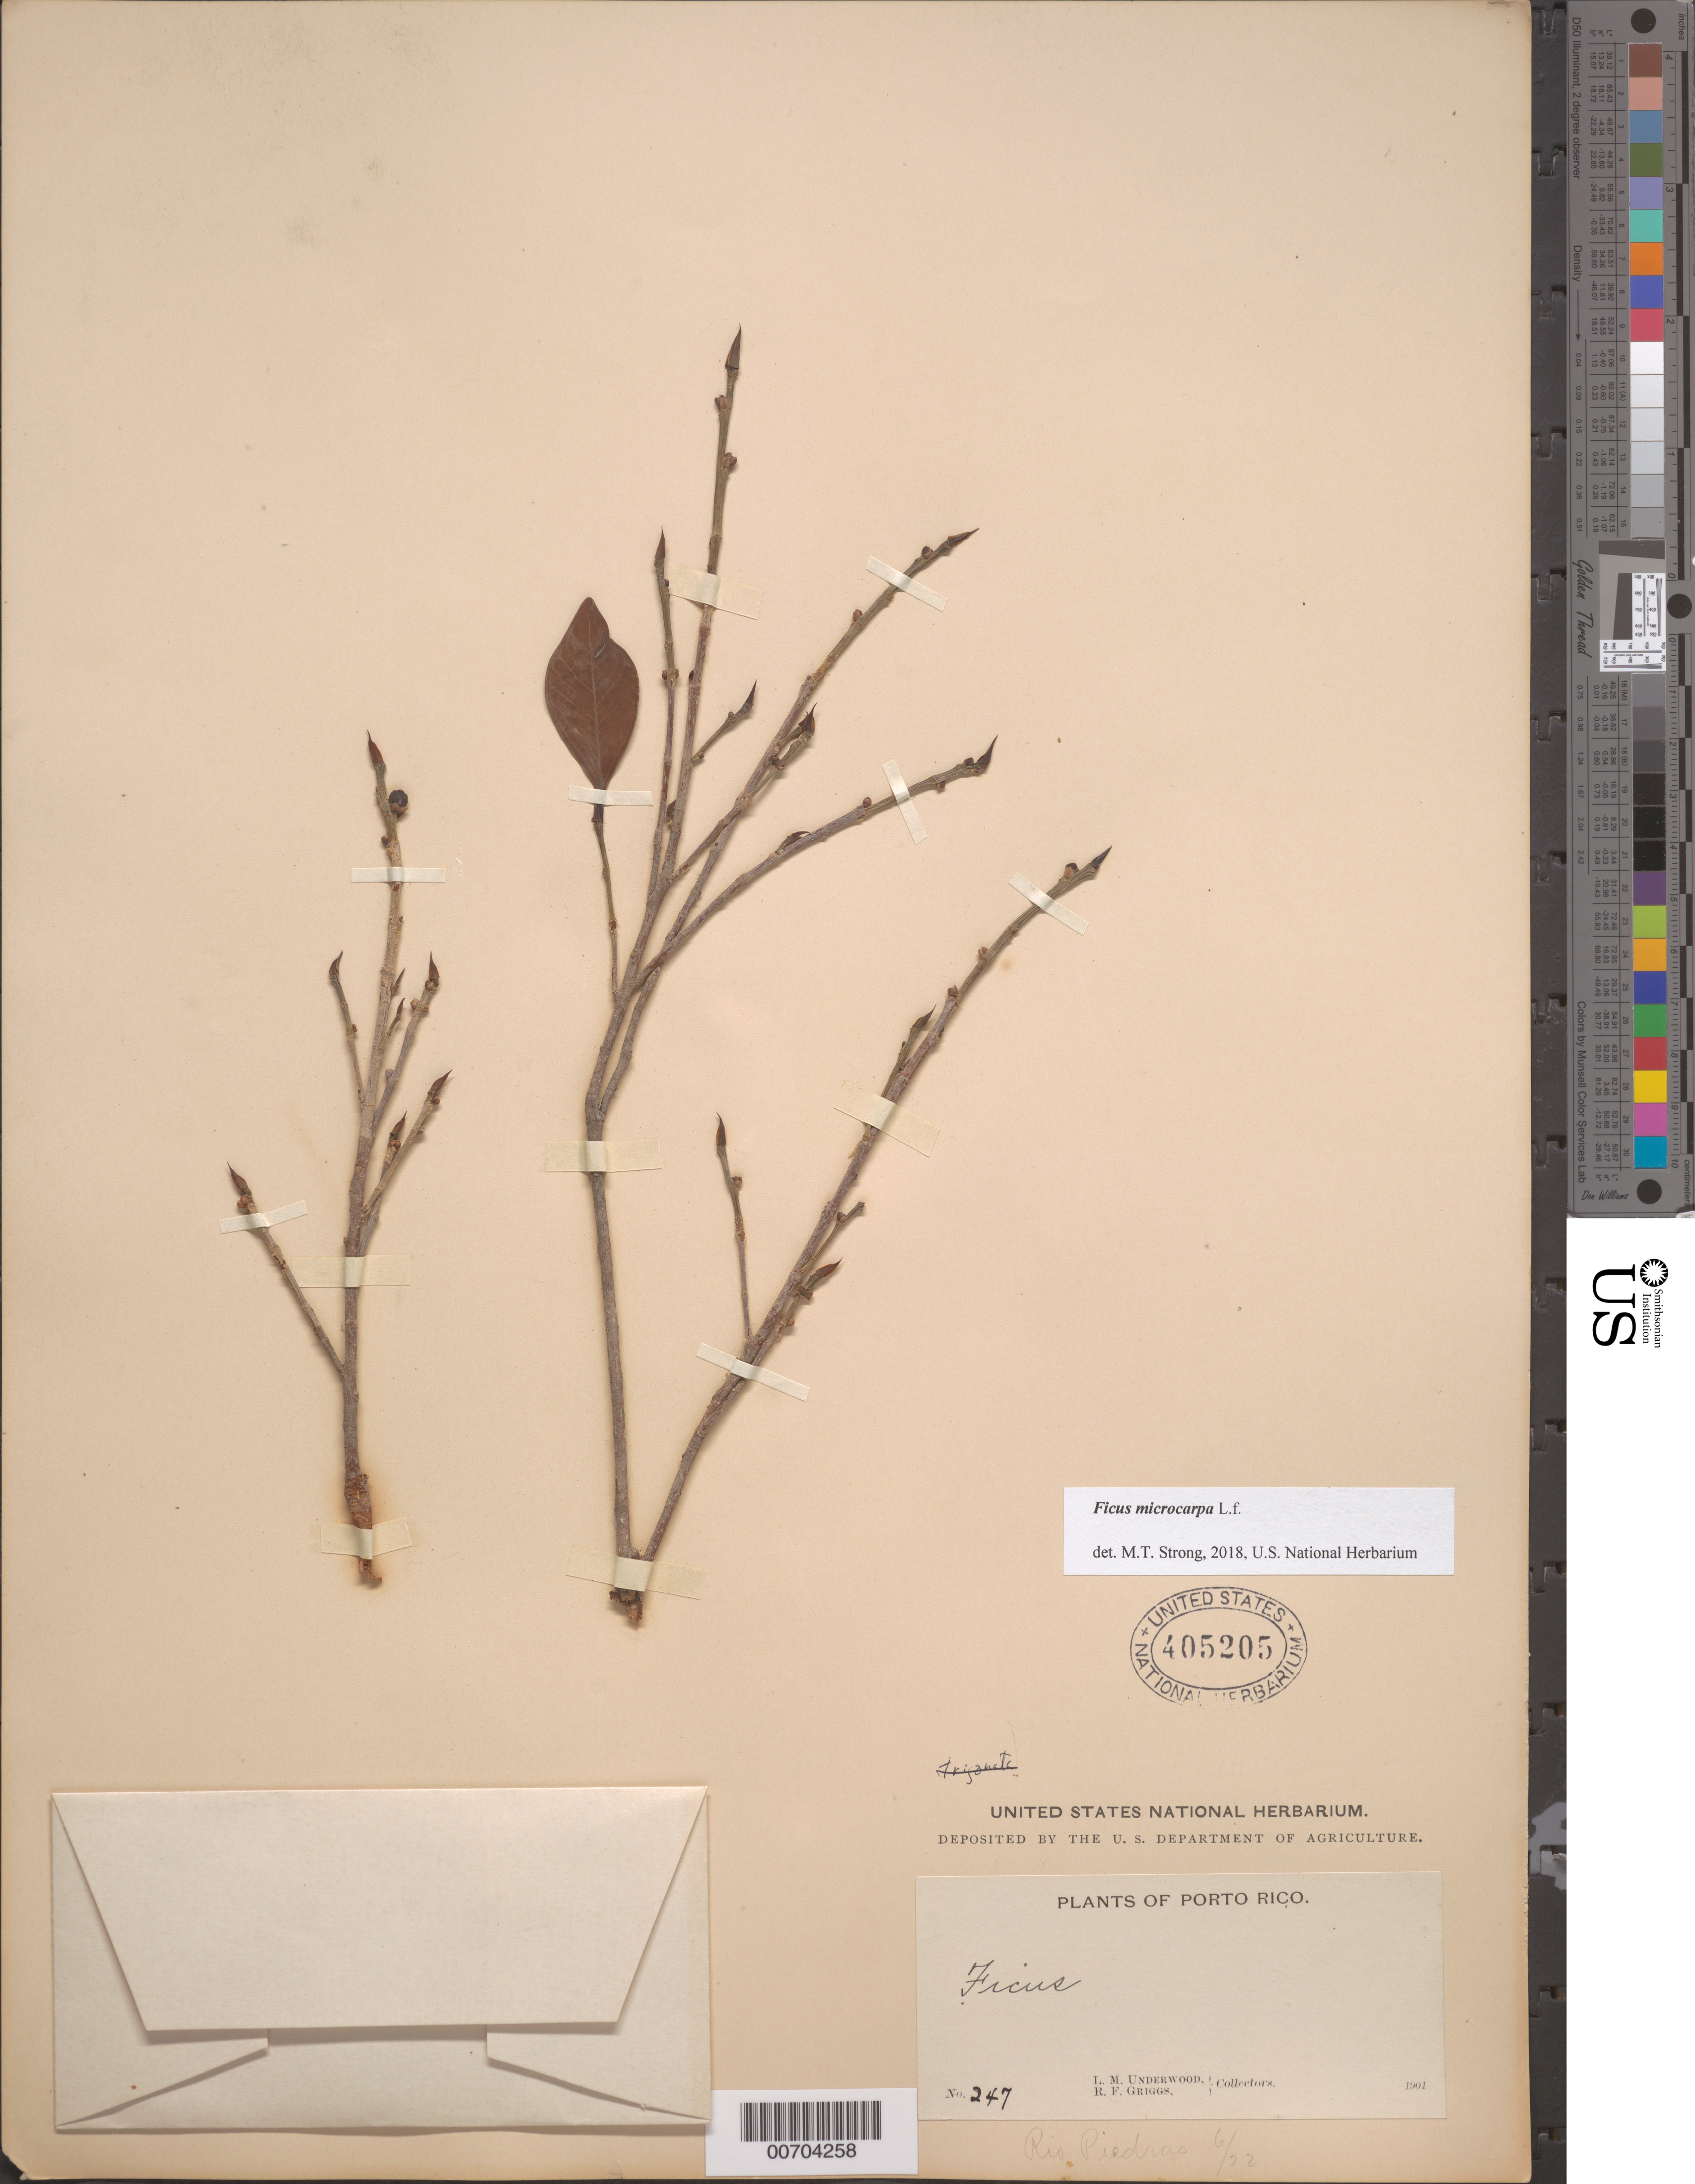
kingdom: Plantae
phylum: Tracheophyta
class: Magnoliopsida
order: Rosales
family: Moraceae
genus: Ficus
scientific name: Ficus microcarpa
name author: L. f.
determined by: Strong, M. T., (US), Smithsonian Institution - National Museum of Natural History (UNITED STATES)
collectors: L. M. Underwood & R. F. Griggs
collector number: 247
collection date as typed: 22 Jun 1901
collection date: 1901-06-22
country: Puerto Rico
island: Greater Antilles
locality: Río Piedras, in Plaza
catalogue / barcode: US 405205